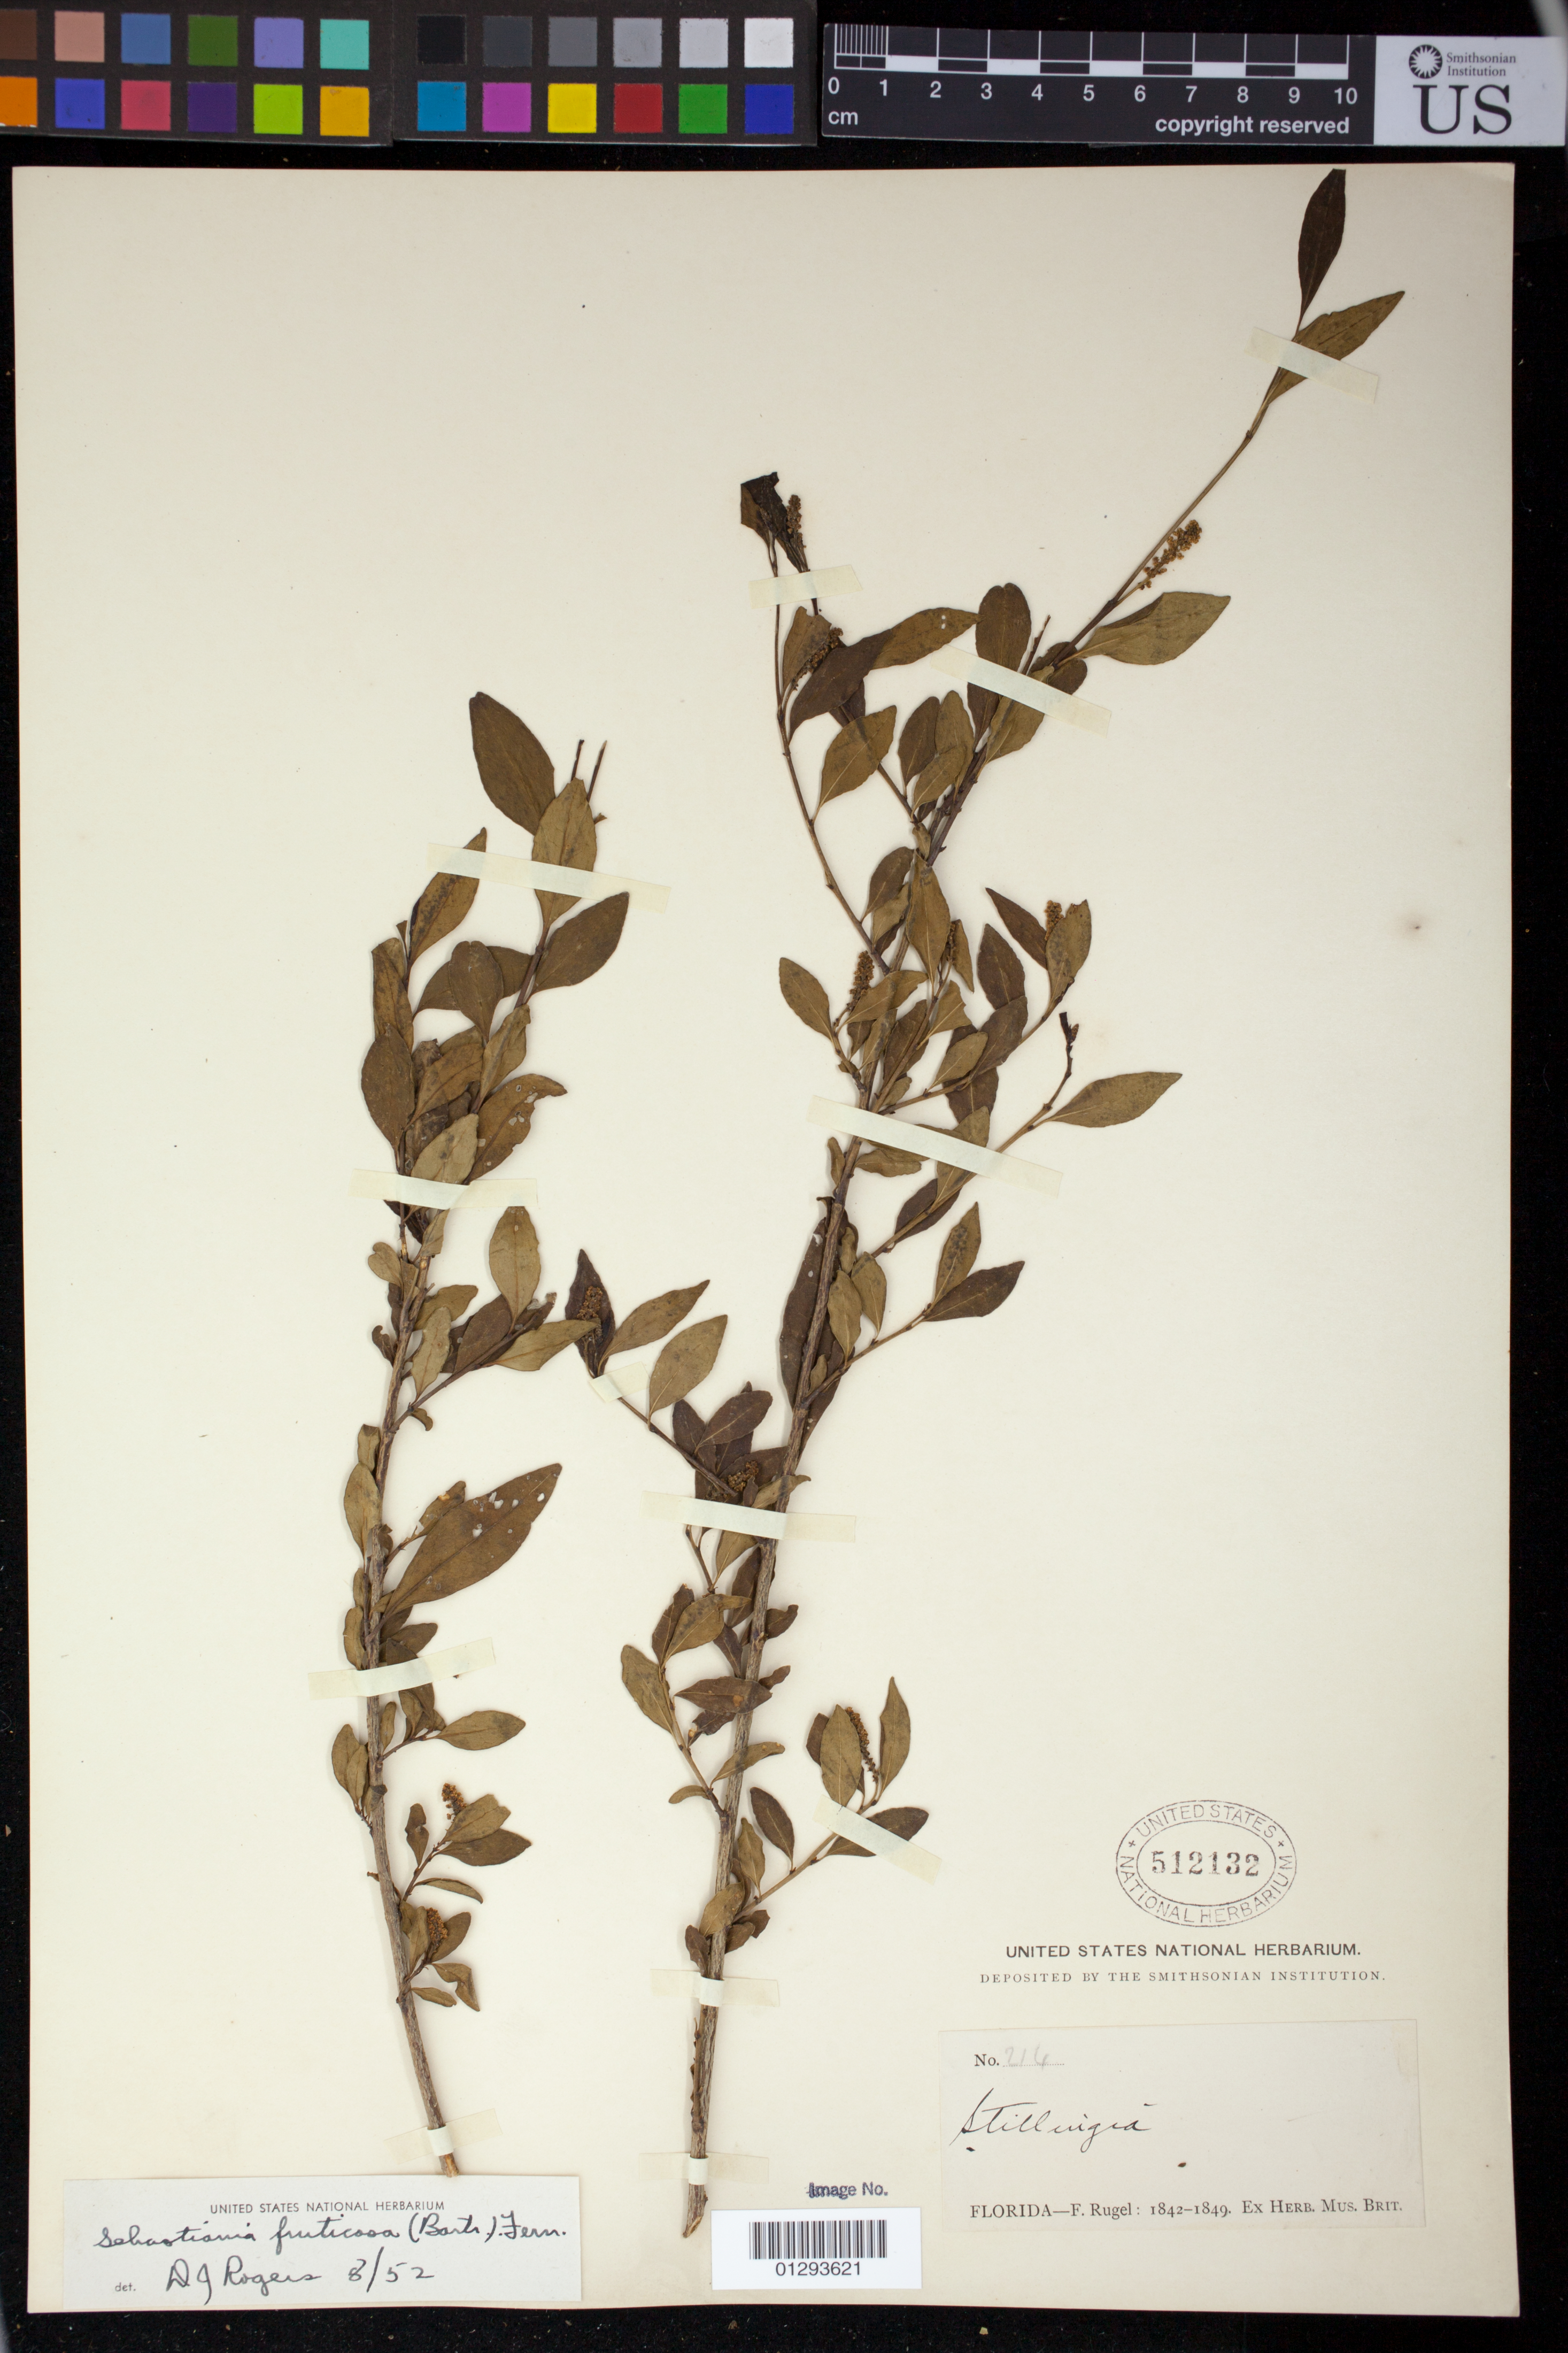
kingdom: Plantae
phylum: Tracheophyta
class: Magnoliopsida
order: Malpighiales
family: Euphorbiaceae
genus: Sebastiania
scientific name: Sebastiania fruticosa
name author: (Bartram) Fernald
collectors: F. Rugel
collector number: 214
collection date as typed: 1842-1849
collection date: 1842/1849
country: United States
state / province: Florida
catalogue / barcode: US 512132